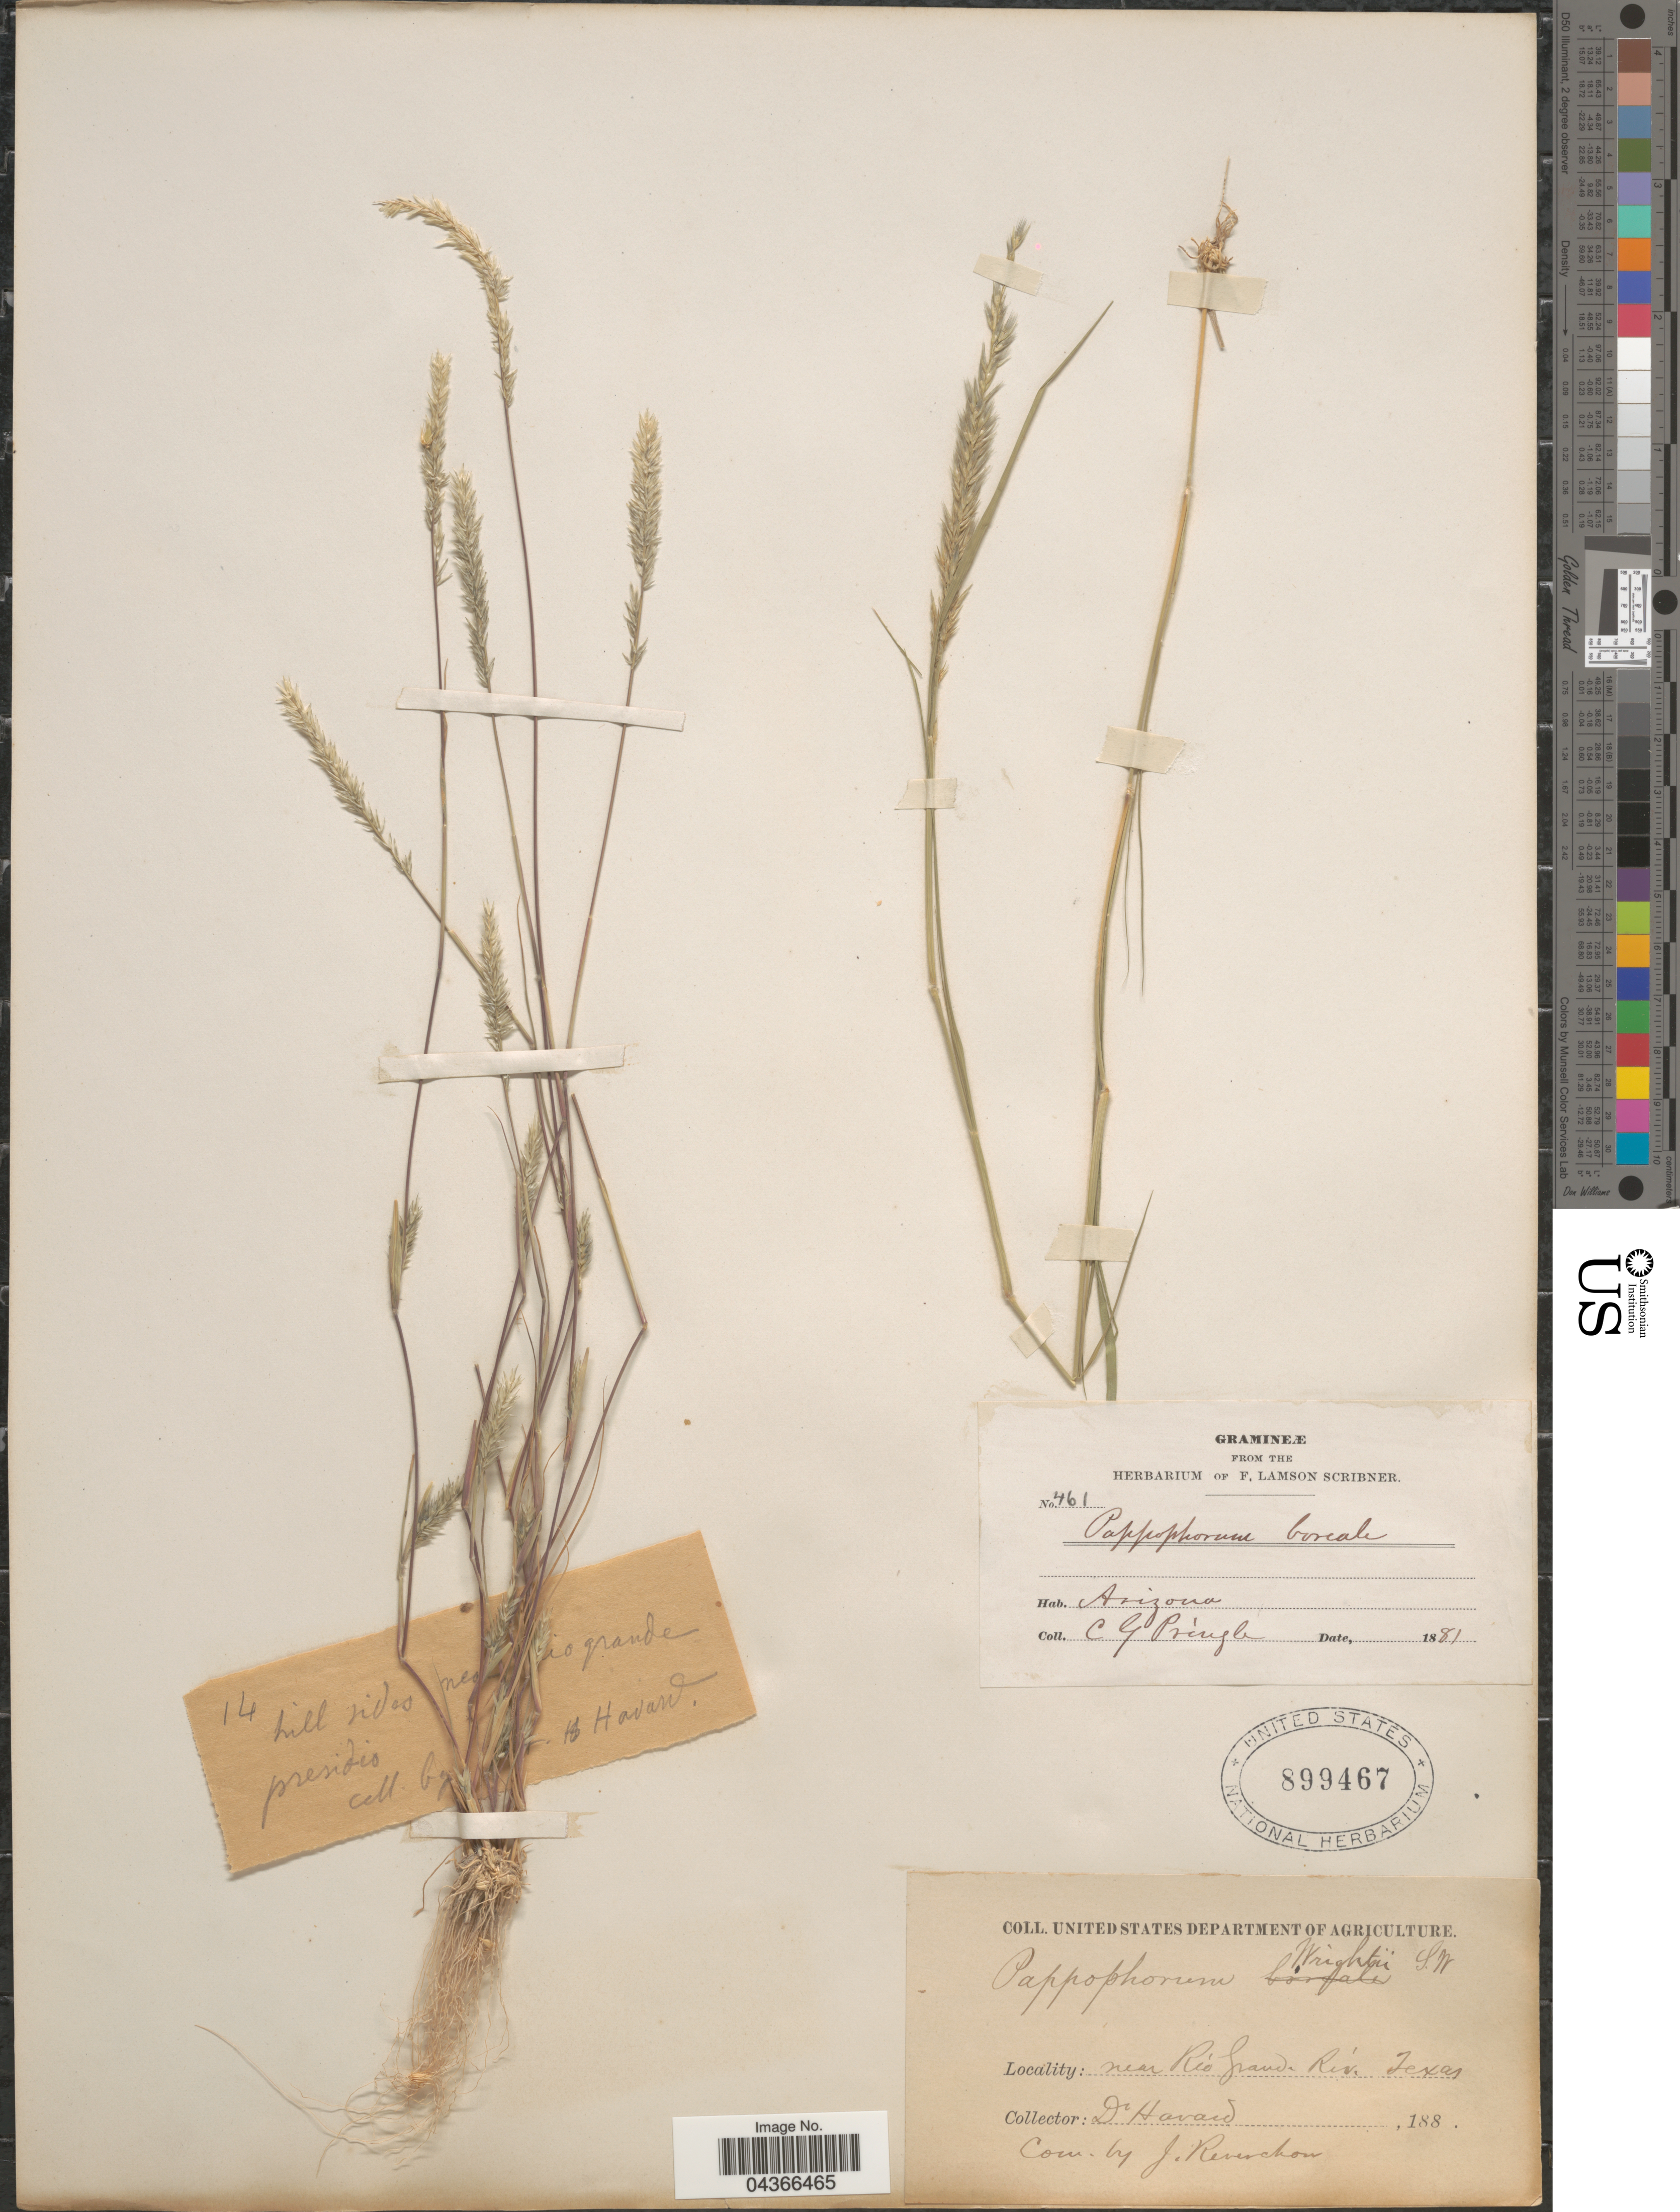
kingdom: Plantae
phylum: Tracheophyta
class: Liliopsida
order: Poales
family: Poaceae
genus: Enneapogon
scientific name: Enneapogon desvauxii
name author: P. Beauv.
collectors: C. G. Pringle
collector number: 461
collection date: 1881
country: United States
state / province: Arizona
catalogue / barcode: US 899467-2